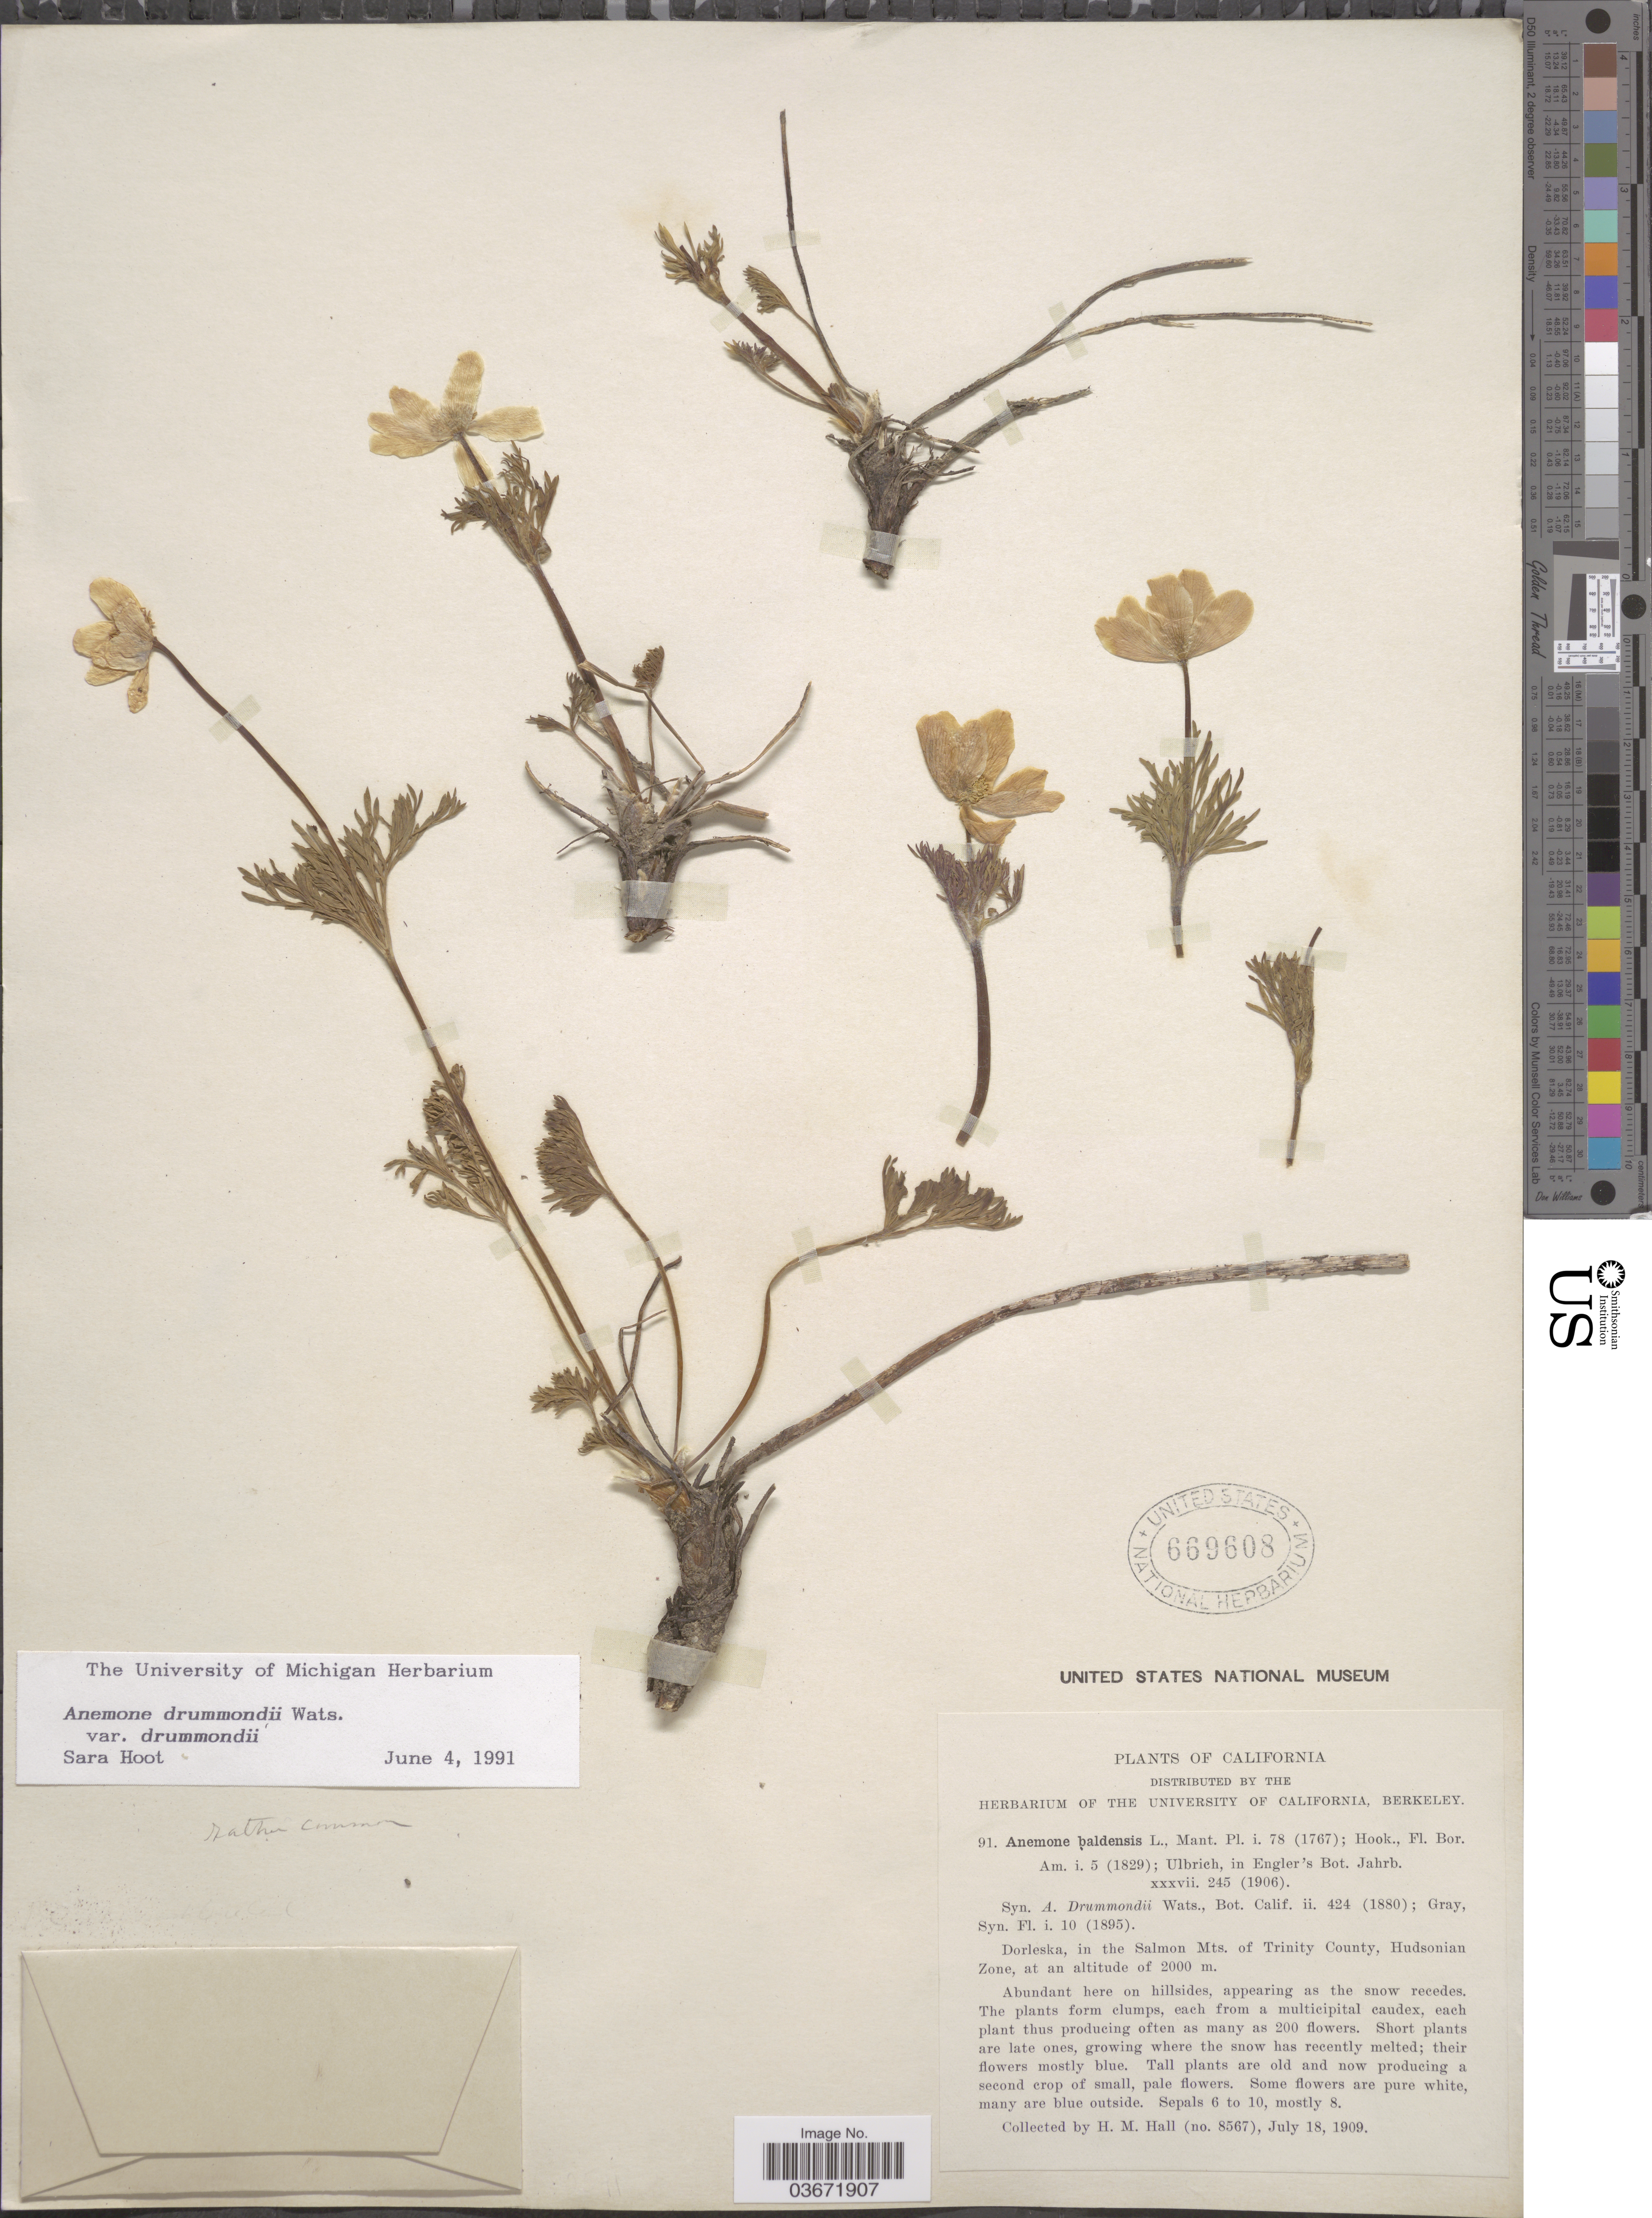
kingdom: Plantae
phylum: Tracheophyta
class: Magnoliopsida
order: Ranunculales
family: Ranunculaceae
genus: Anemone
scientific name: Anemone drummondii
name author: S. Watson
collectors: H. M. Hall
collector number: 8567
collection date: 1909-07-18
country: United States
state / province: California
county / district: Trinity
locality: Dorleska, in the Salmon Mts. of Trinity County, Hudsonian Zone.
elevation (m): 2000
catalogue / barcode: US 669608